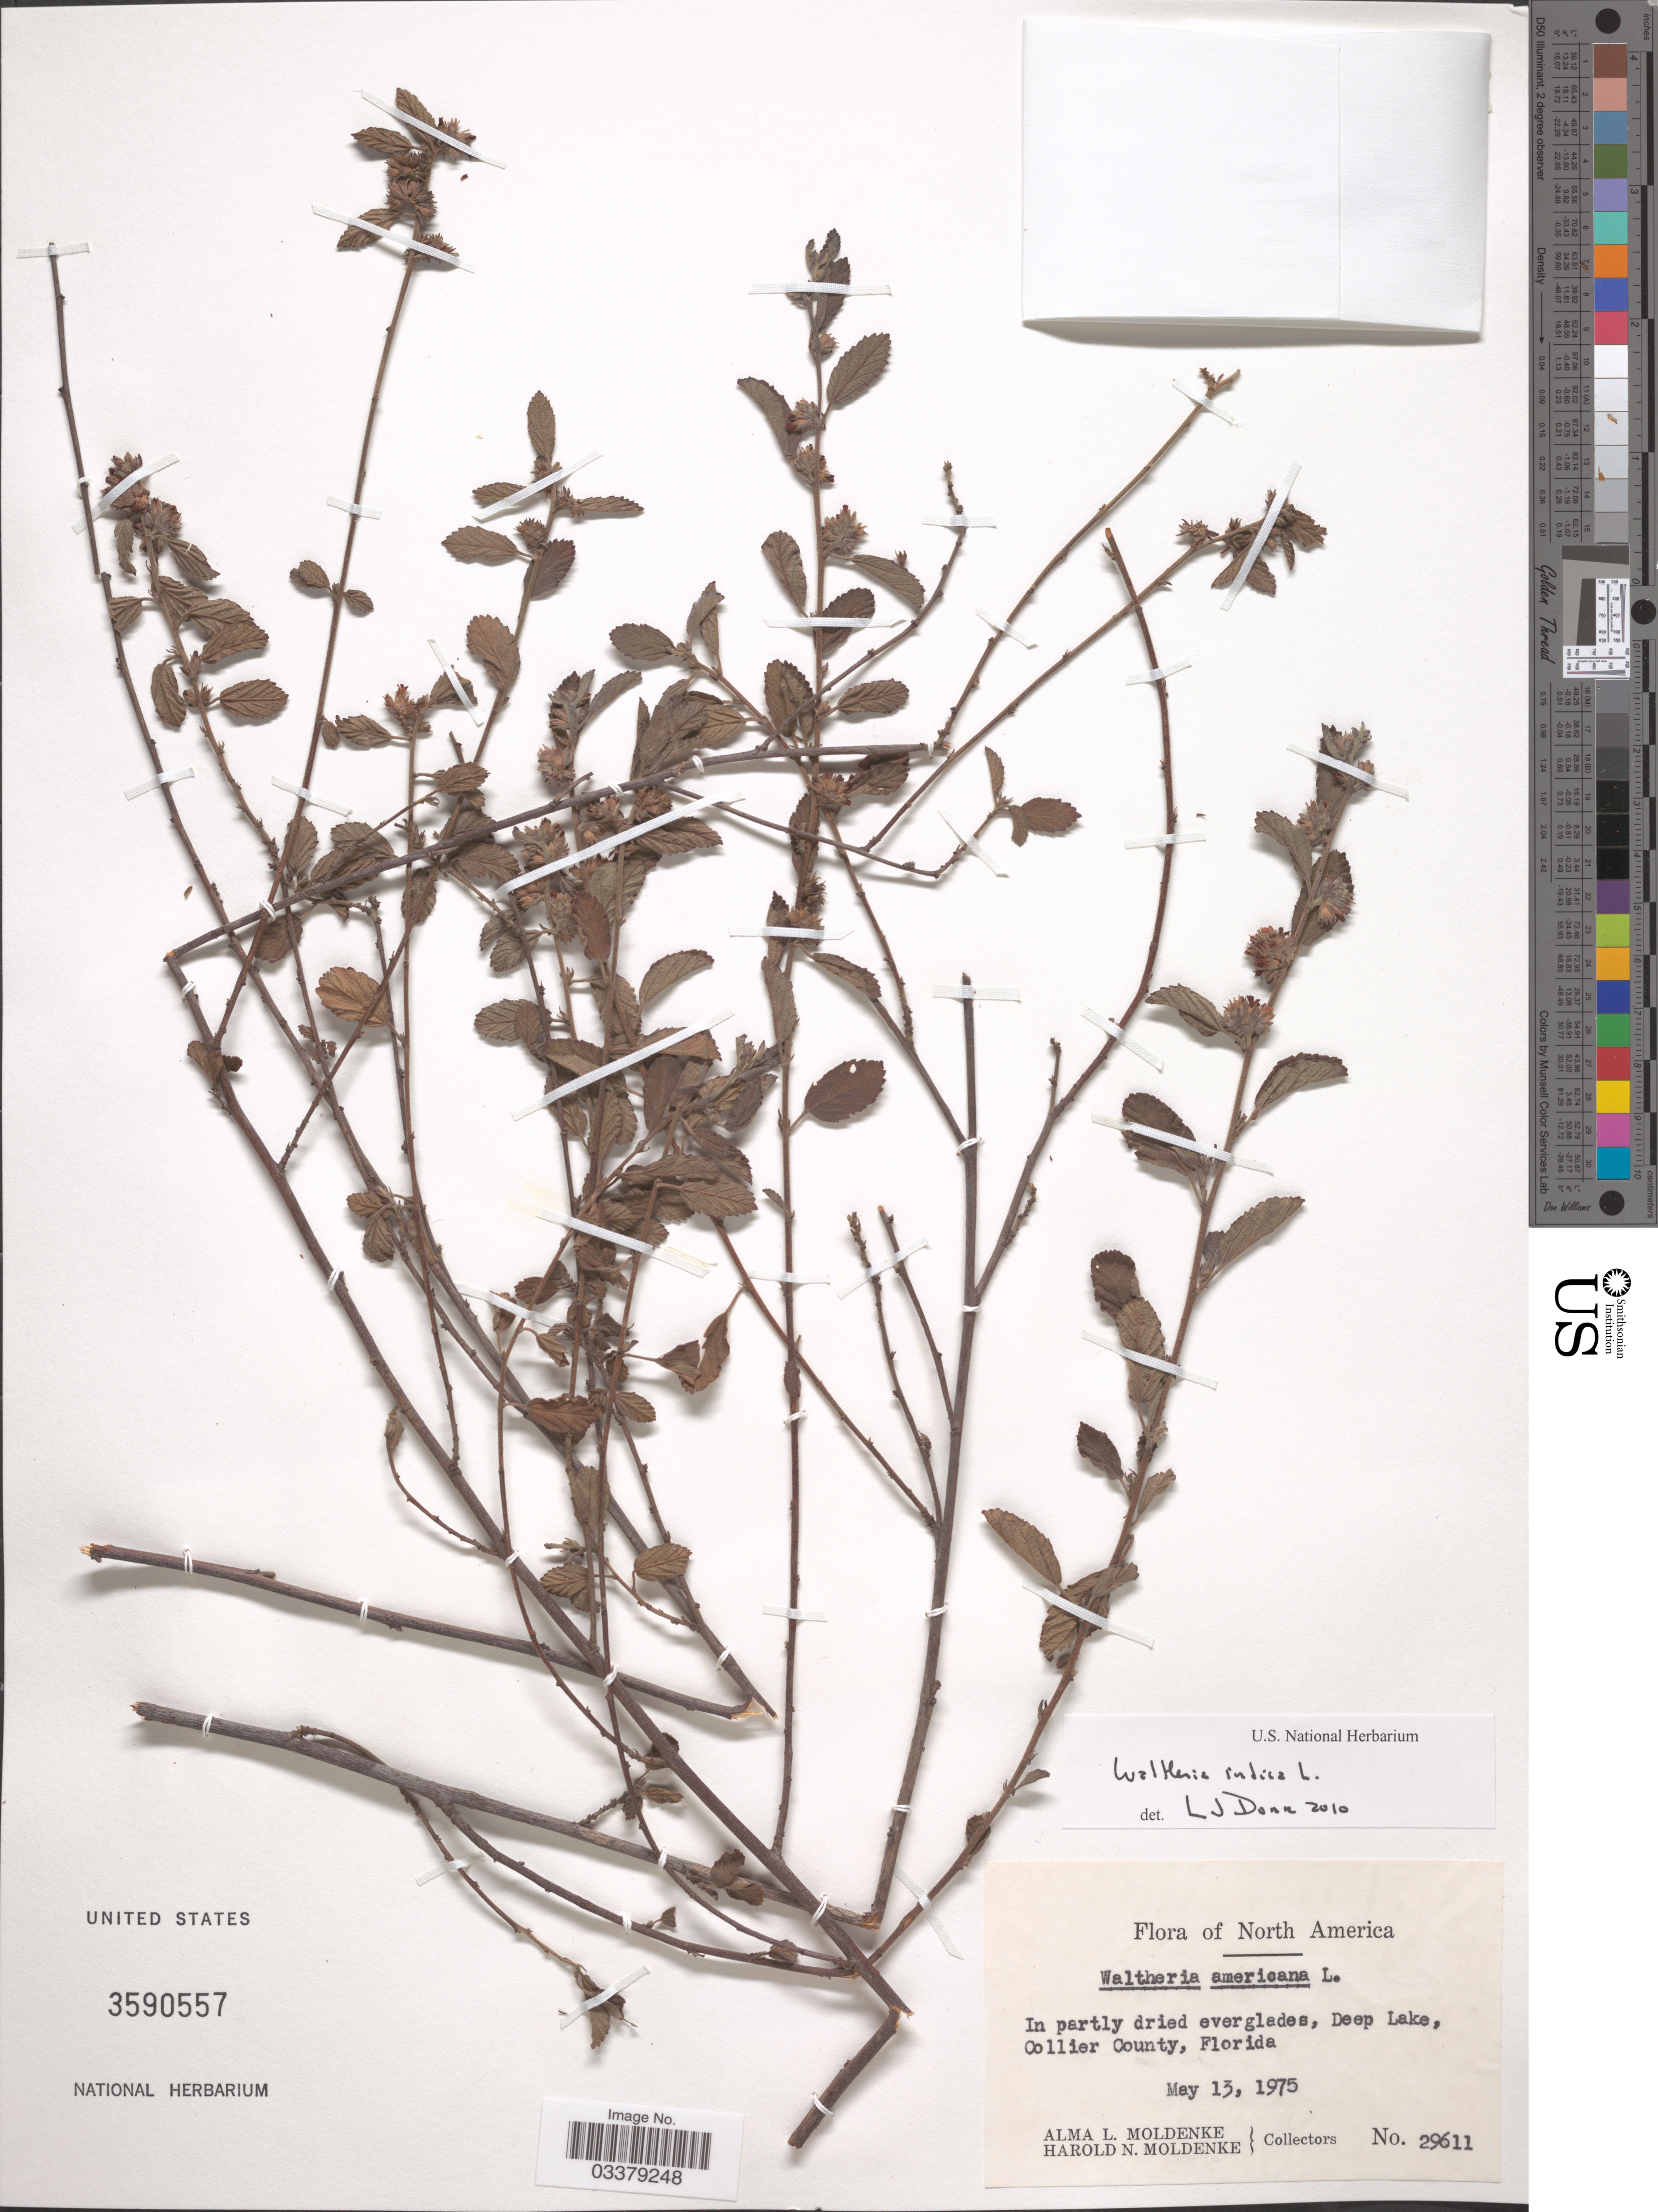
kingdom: Plantae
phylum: Tracheophyta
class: Magnoliopsida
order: Malvales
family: Malvaceae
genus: Waltheria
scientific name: Waltheria bahamensis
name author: Britton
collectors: A. L. Moldenke & H. N. Moldenke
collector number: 29611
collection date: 1975-05-13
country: United States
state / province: Florida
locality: In partly dried everglades, Deep Lake, Collier County.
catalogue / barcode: US 3590557